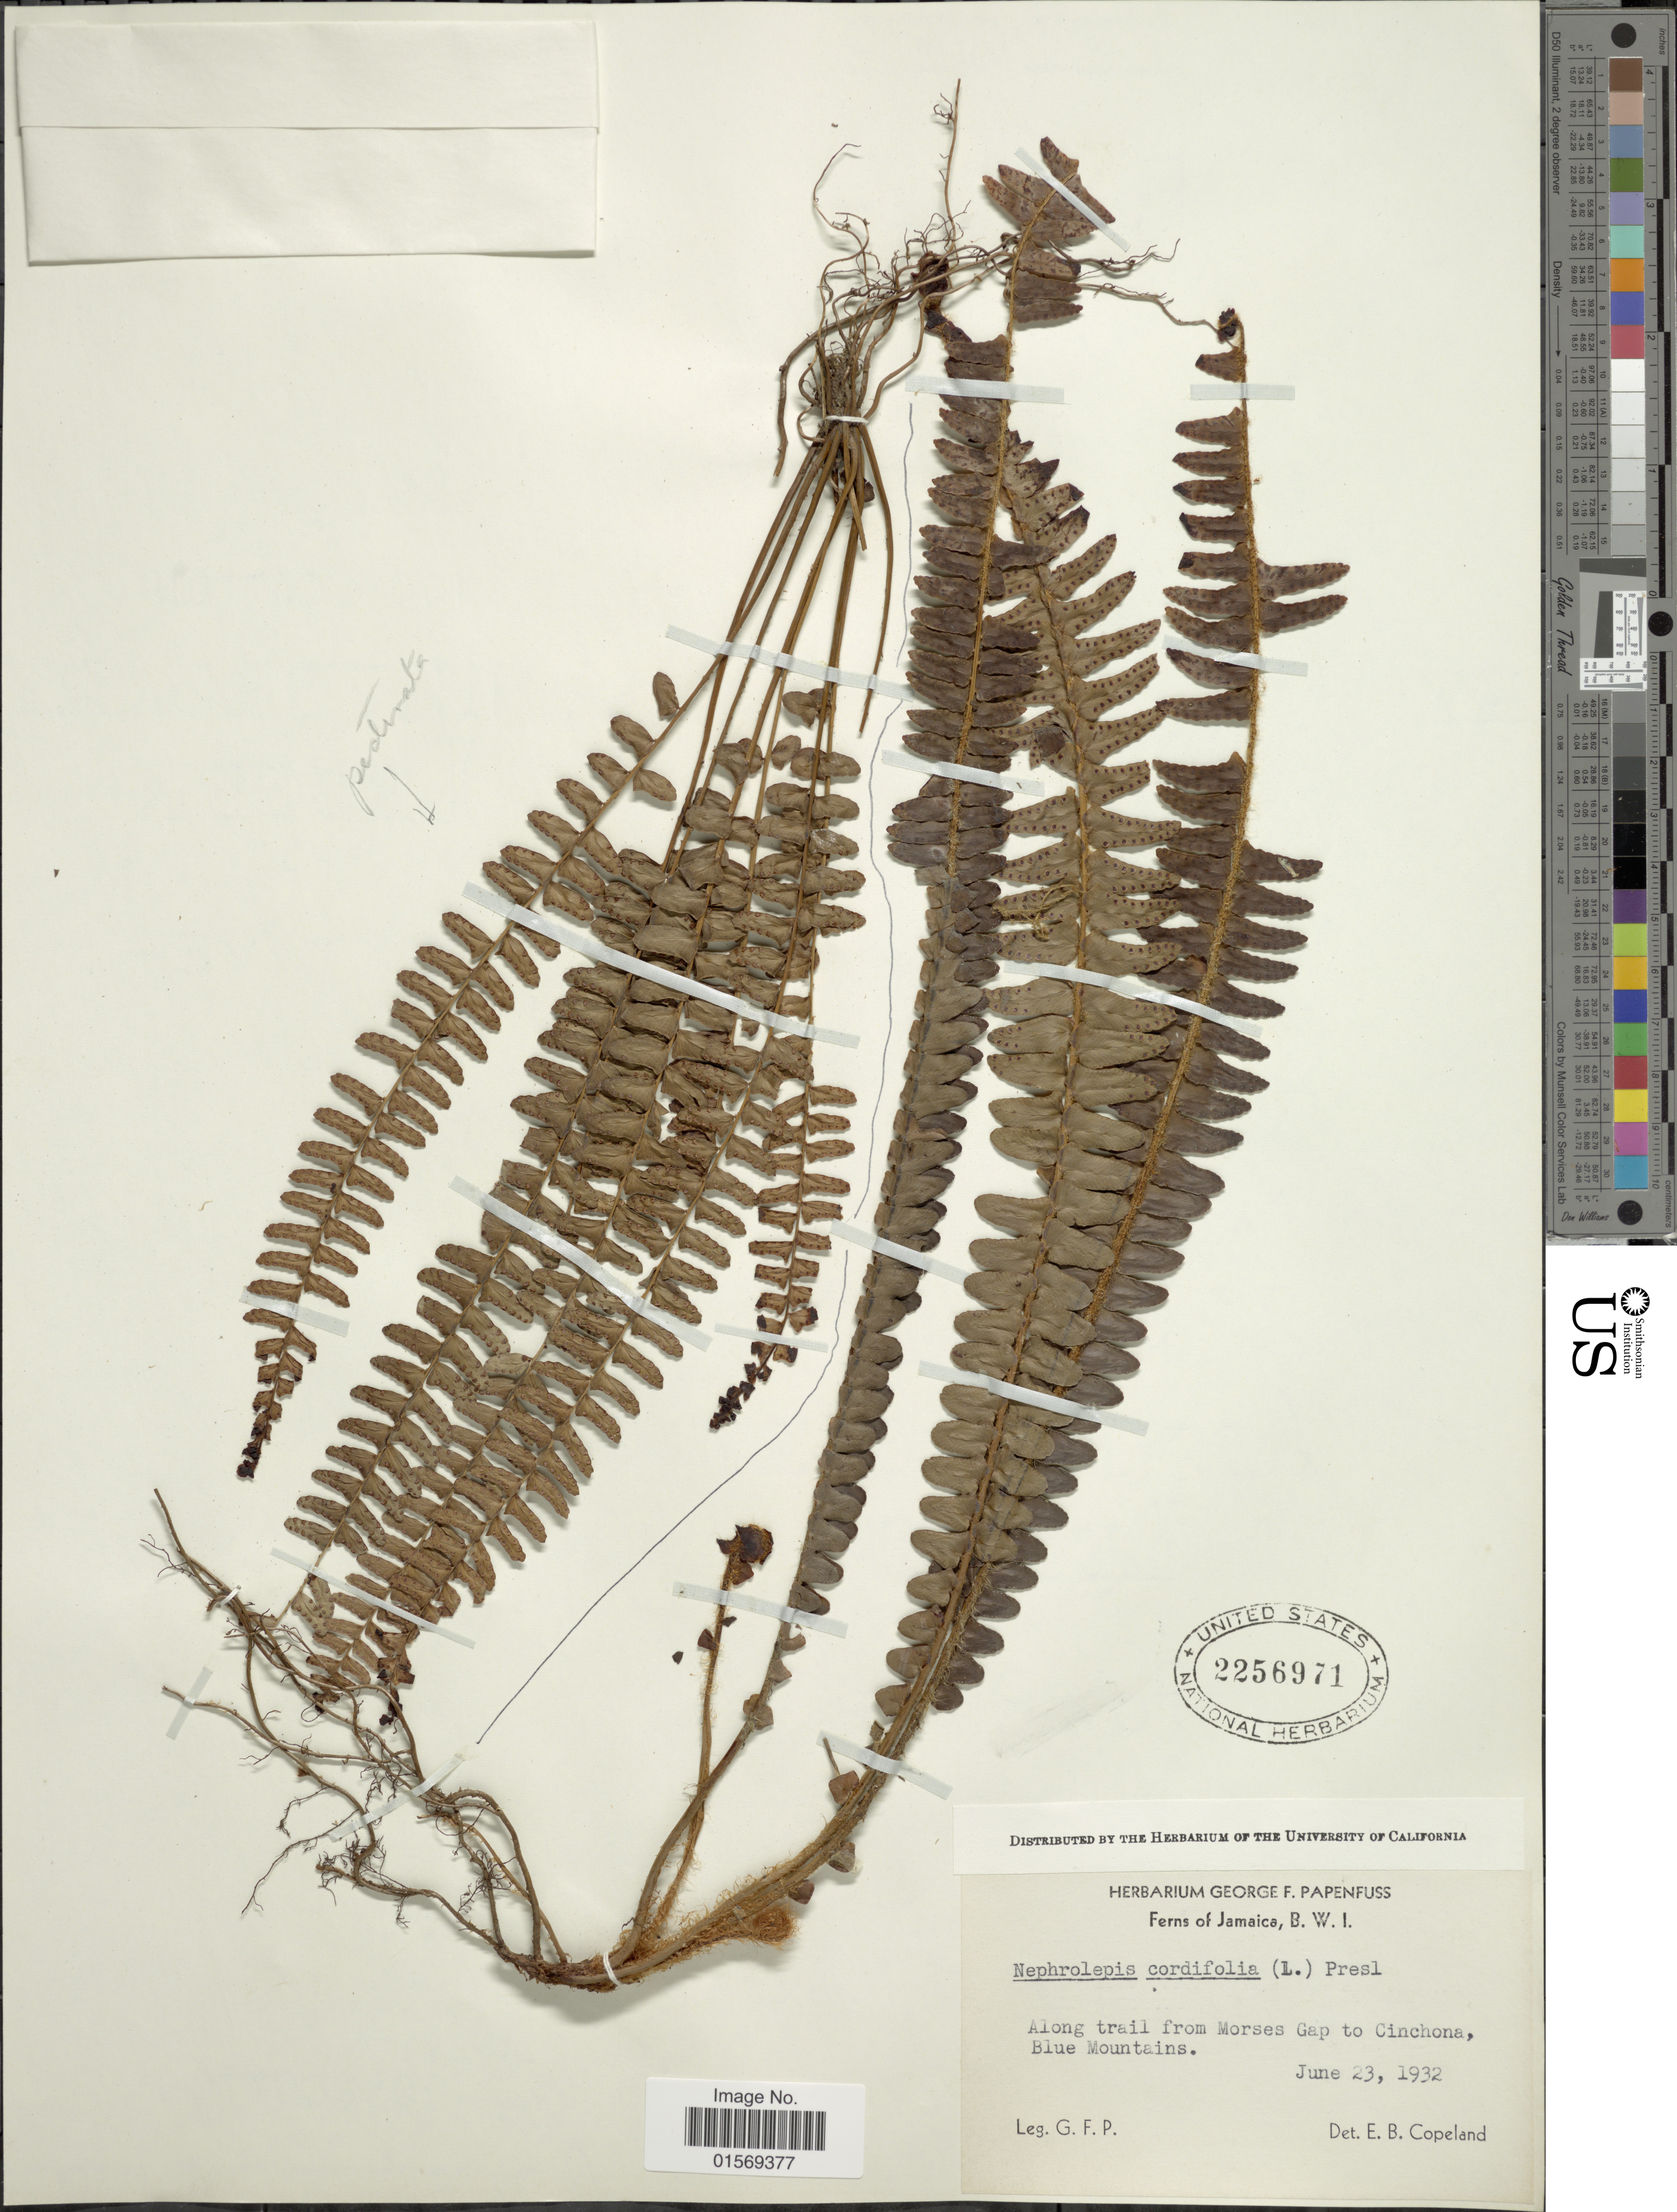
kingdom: Plantae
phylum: Tracheophyta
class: Polypodiopsida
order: Polypodiales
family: Nephrolepidaceae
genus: Nephrolepis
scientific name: Nephrolepis cordifolia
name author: (L.) C. Presl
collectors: G. Papenfuss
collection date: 1932-06-23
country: Jamaica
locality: Jamaica, B.W.I. Along trail from Morses Gap to Cinchona Blue Mountains.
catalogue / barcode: US 2256971